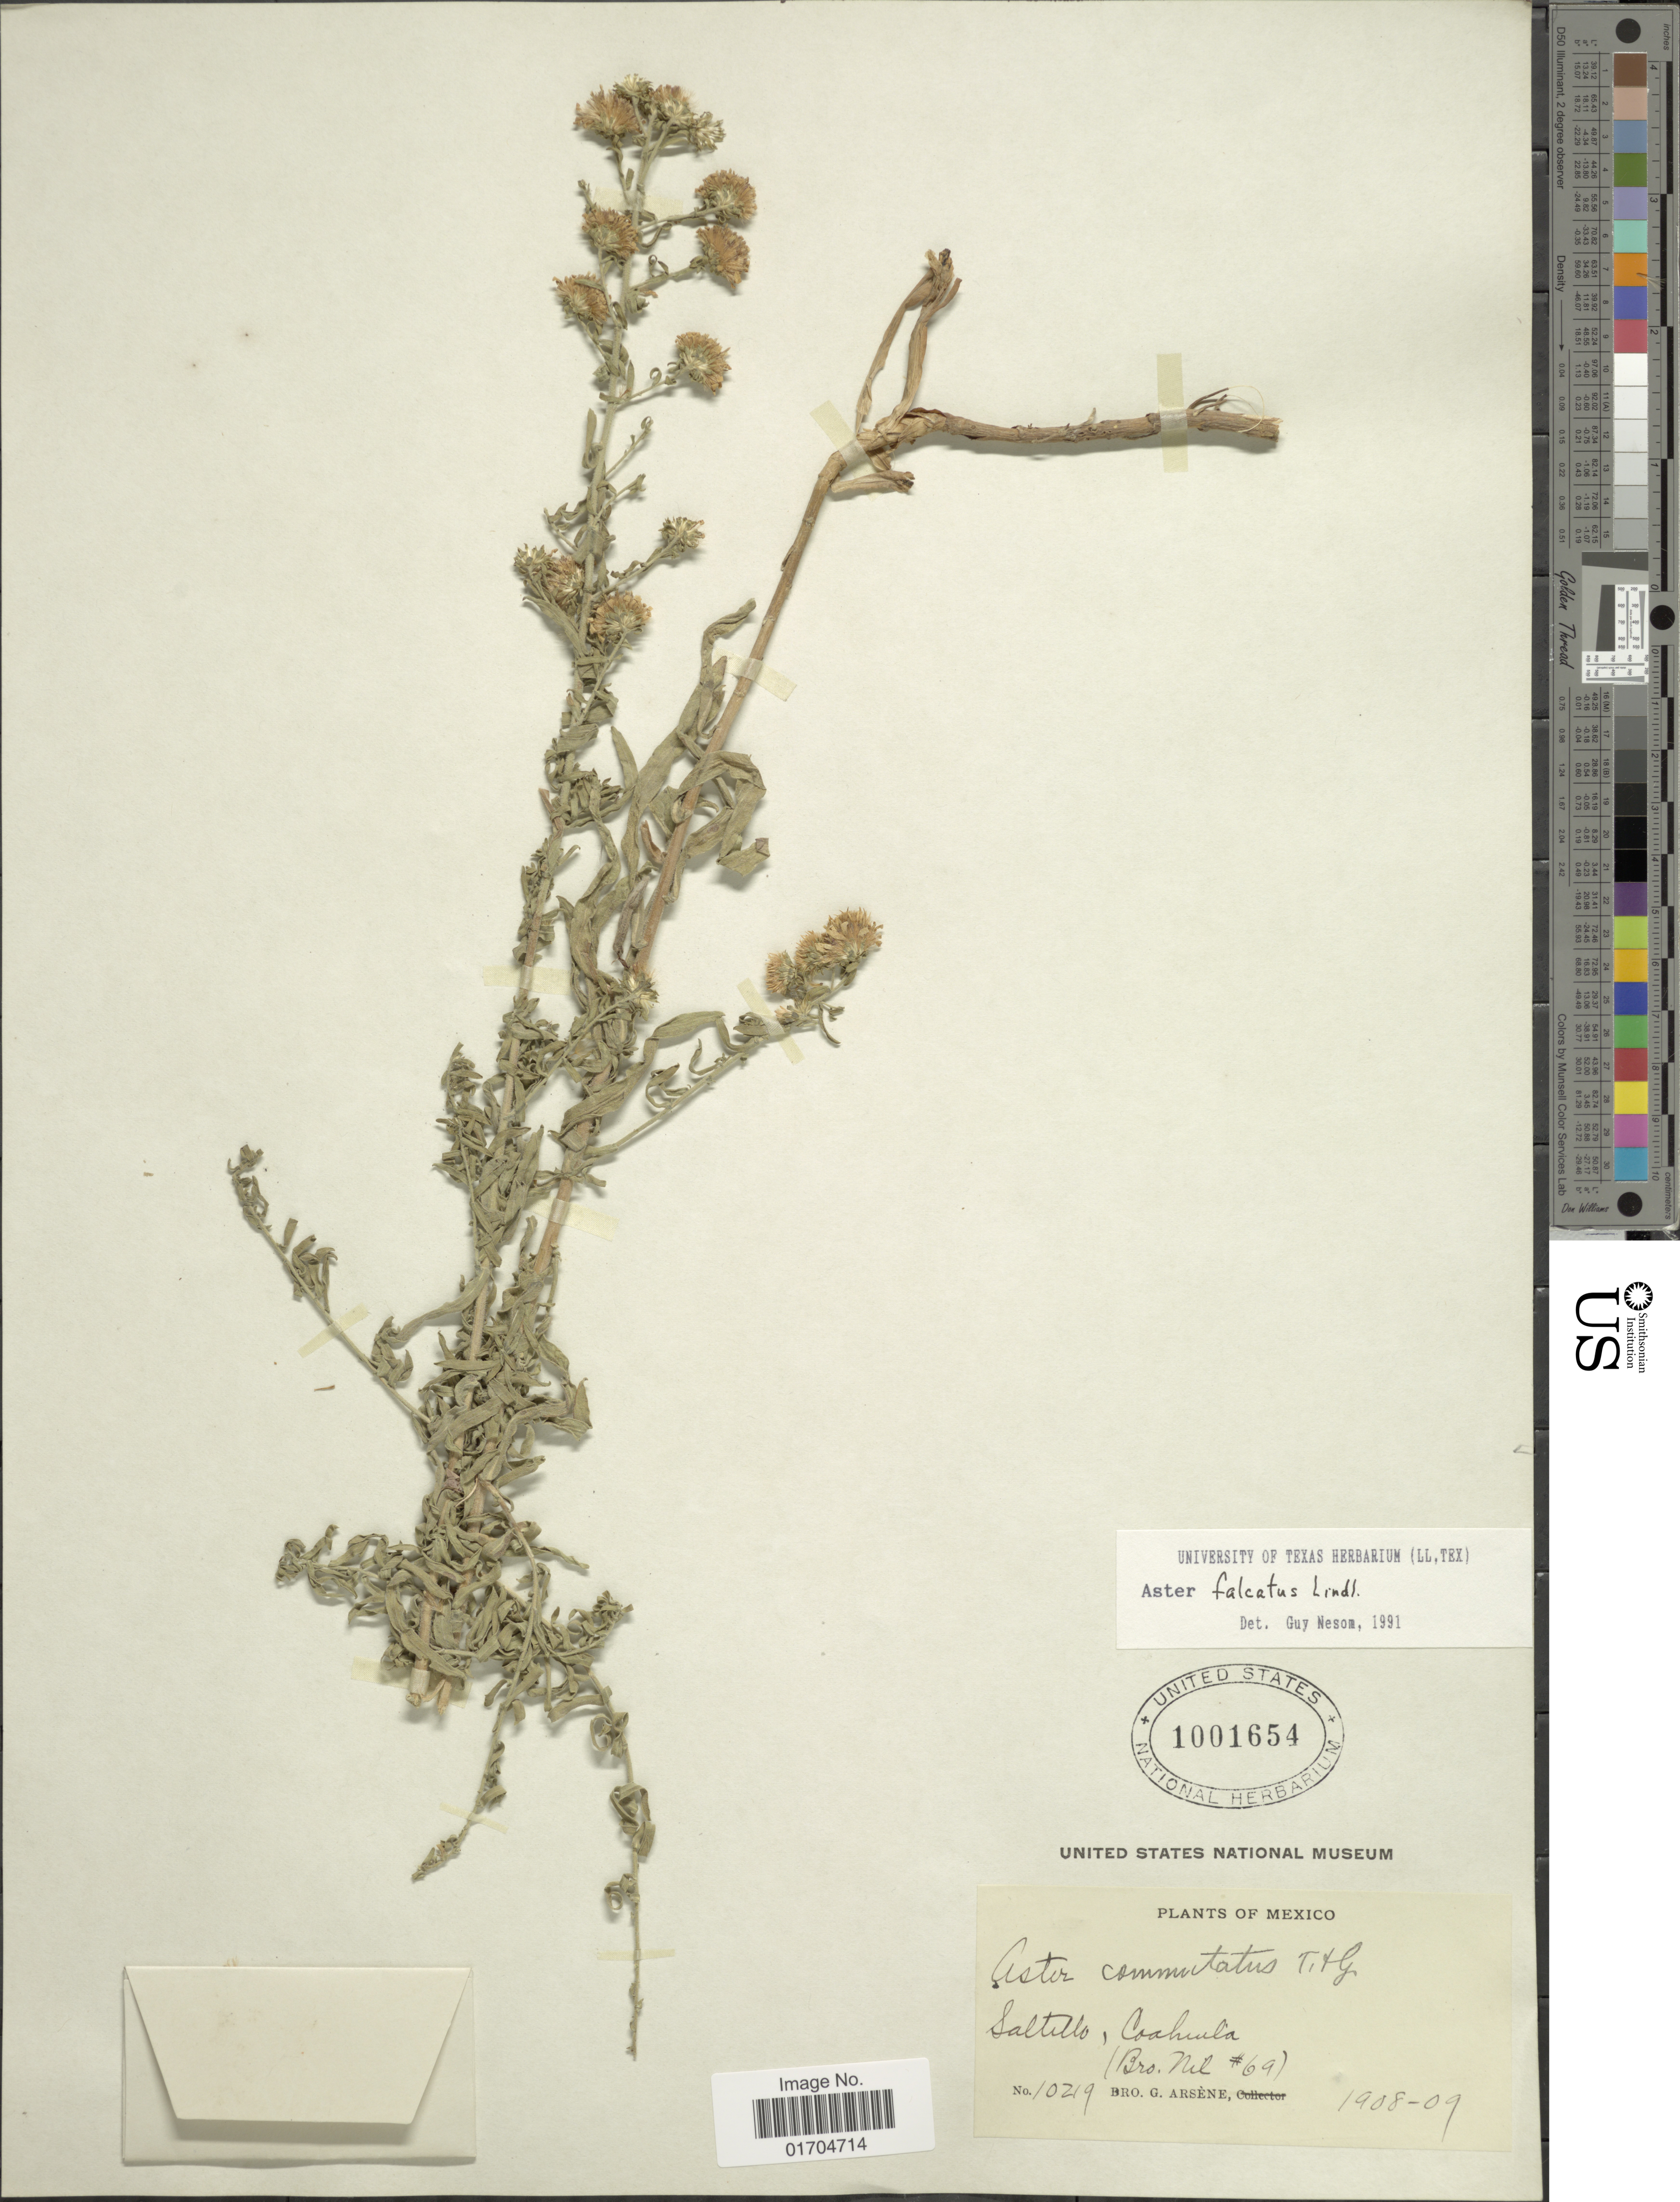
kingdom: Plantae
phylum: Tracheophyta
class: Magnoliopsida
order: Asterales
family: Asteraceae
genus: Symphyotrichum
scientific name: Symphyotrichum falcatum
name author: (Lindl. ex Lindl.) G.L. Nesom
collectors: Bro. Nil & Bro. G. Arsène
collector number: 10219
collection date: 1908/1909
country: Mexico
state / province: Coahuila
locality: Saltillo, Coahuila.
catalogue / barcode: US 1001654